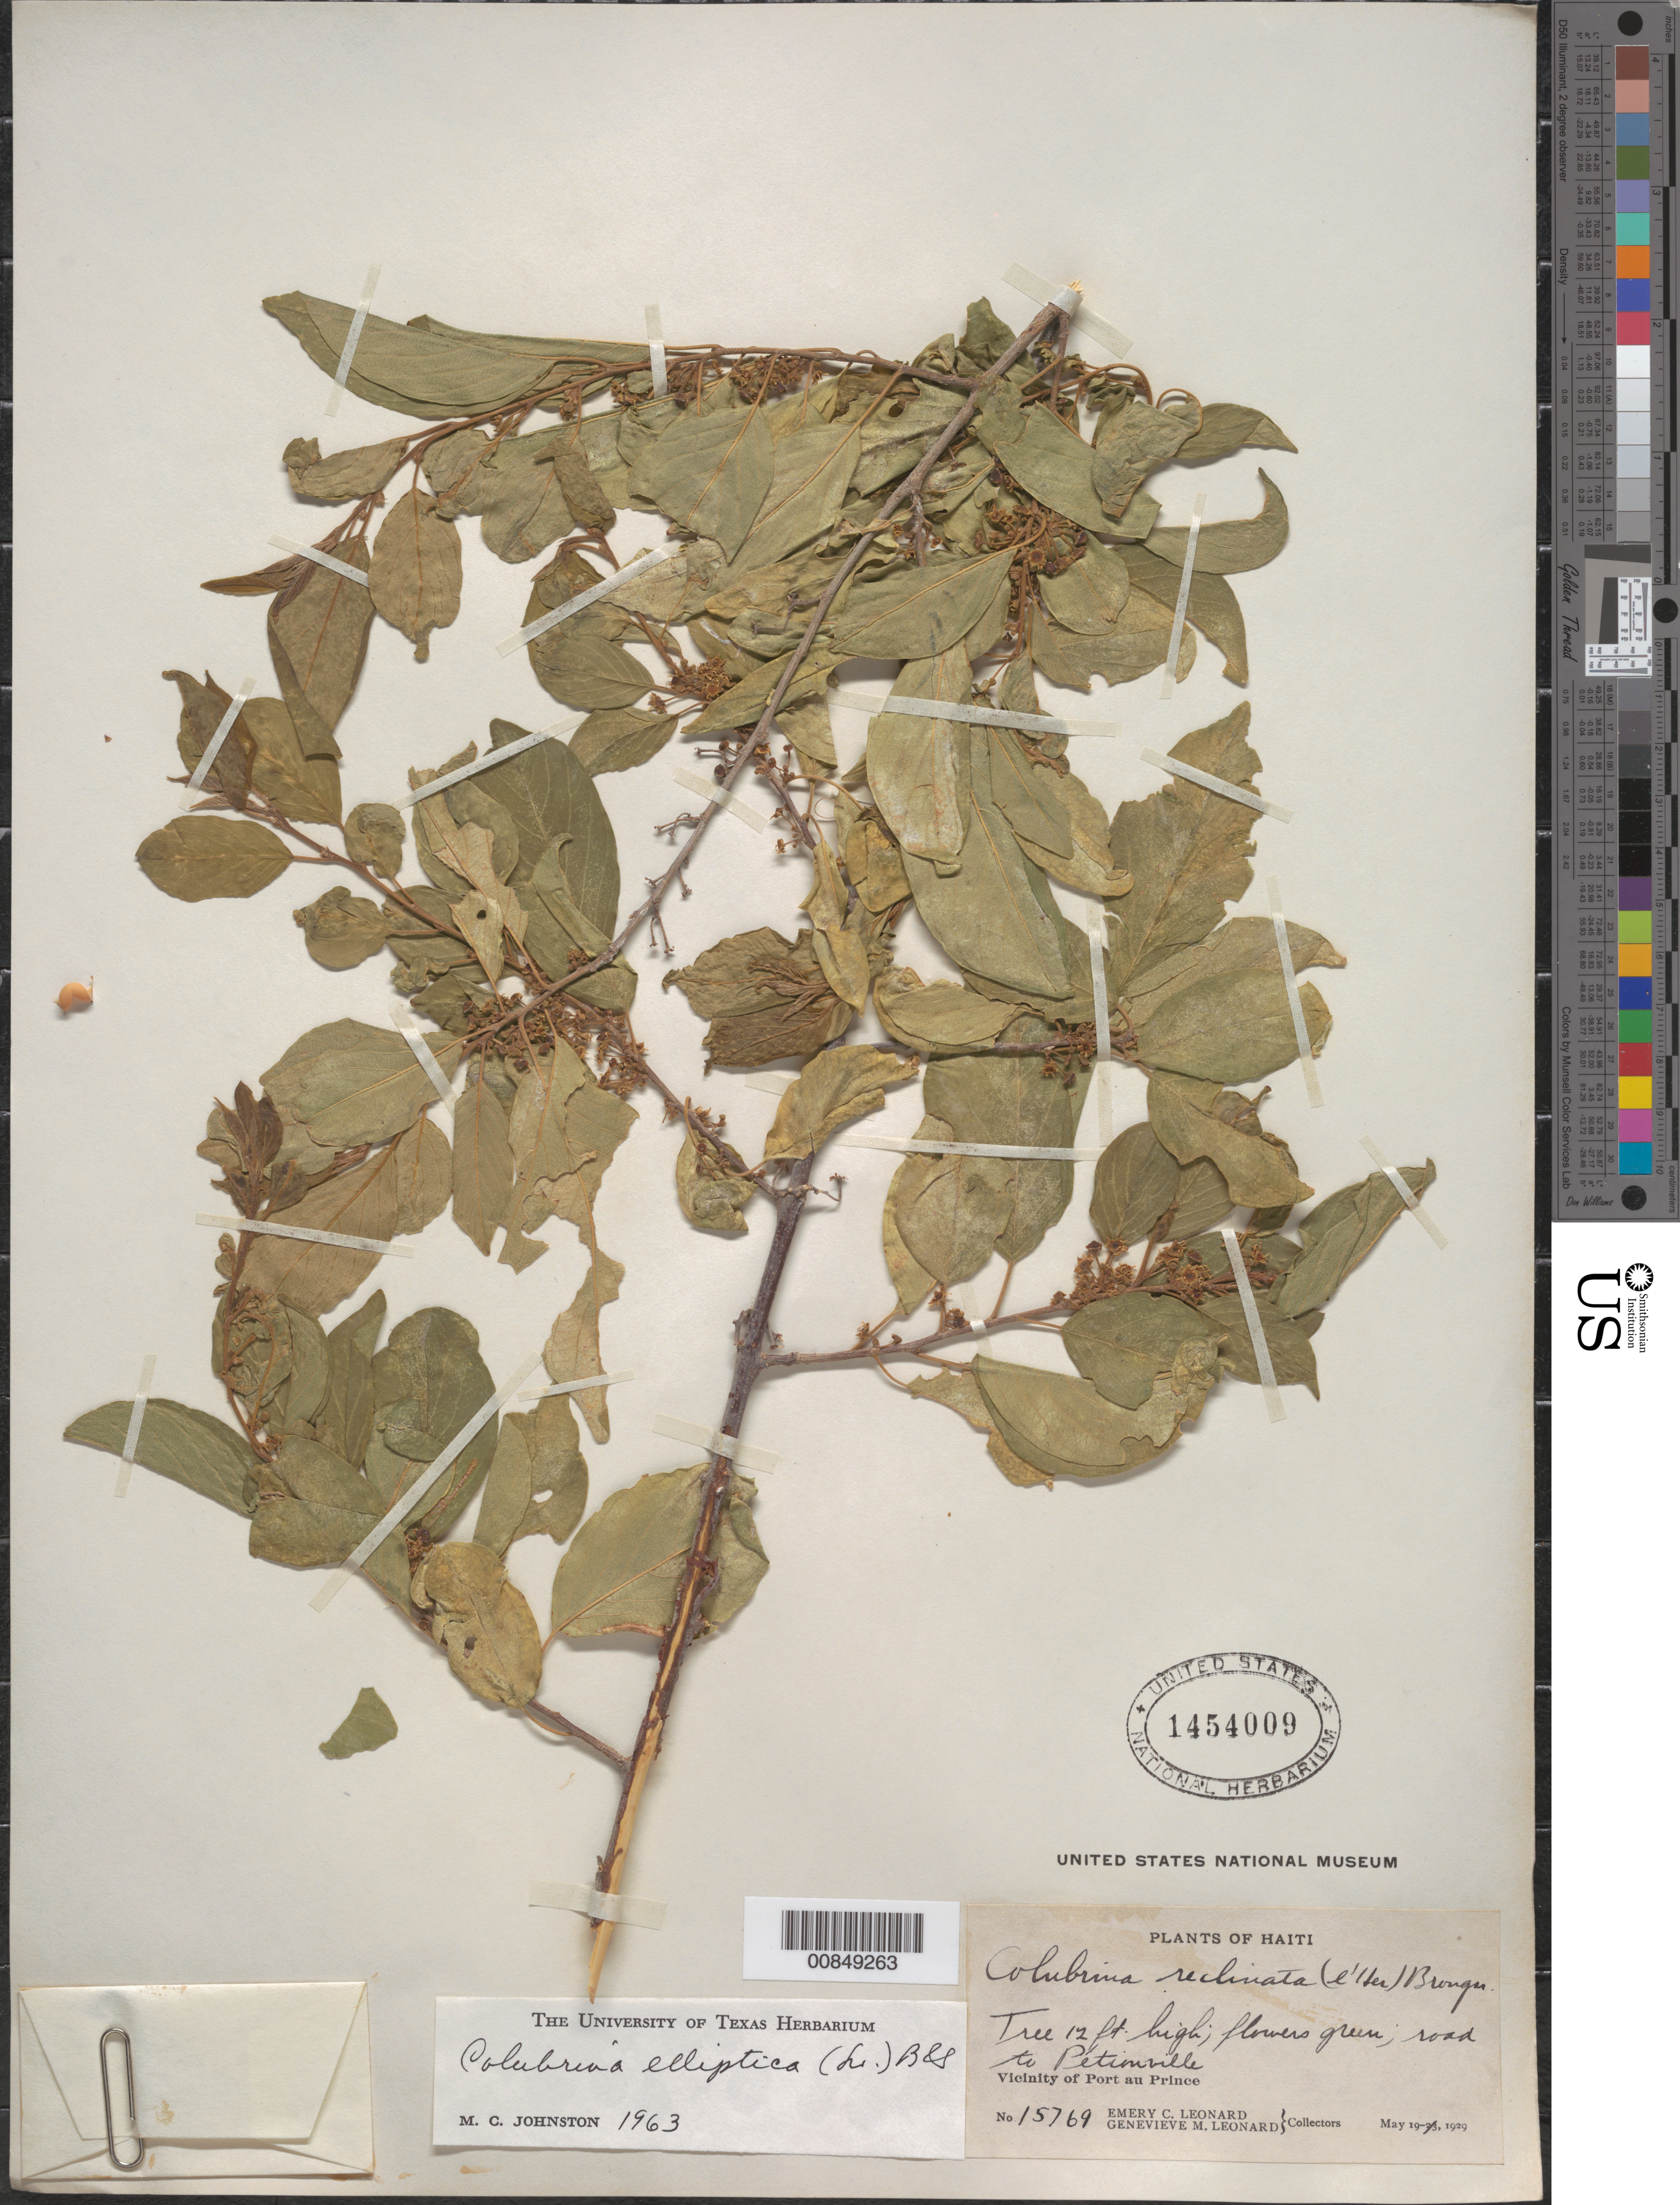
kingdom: Plantae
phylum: Tracheophyta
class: Magnoliopsida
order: Rosales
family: Rhamnaceae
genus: Colubrina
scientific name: Colubrina elliptica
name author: (Sw.) Brizicky & W.L. Stern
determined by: Johnston, Marshall C.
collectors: E. C. Leonard & G. M. Leonard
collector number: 15769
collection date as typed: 19 May 1929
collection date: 1929-05-19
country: Haiti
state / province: Ouest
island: Hispaniola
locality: Vicinity of Port au Prince, road to Pétionville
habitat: Road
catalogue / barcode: US 1454009